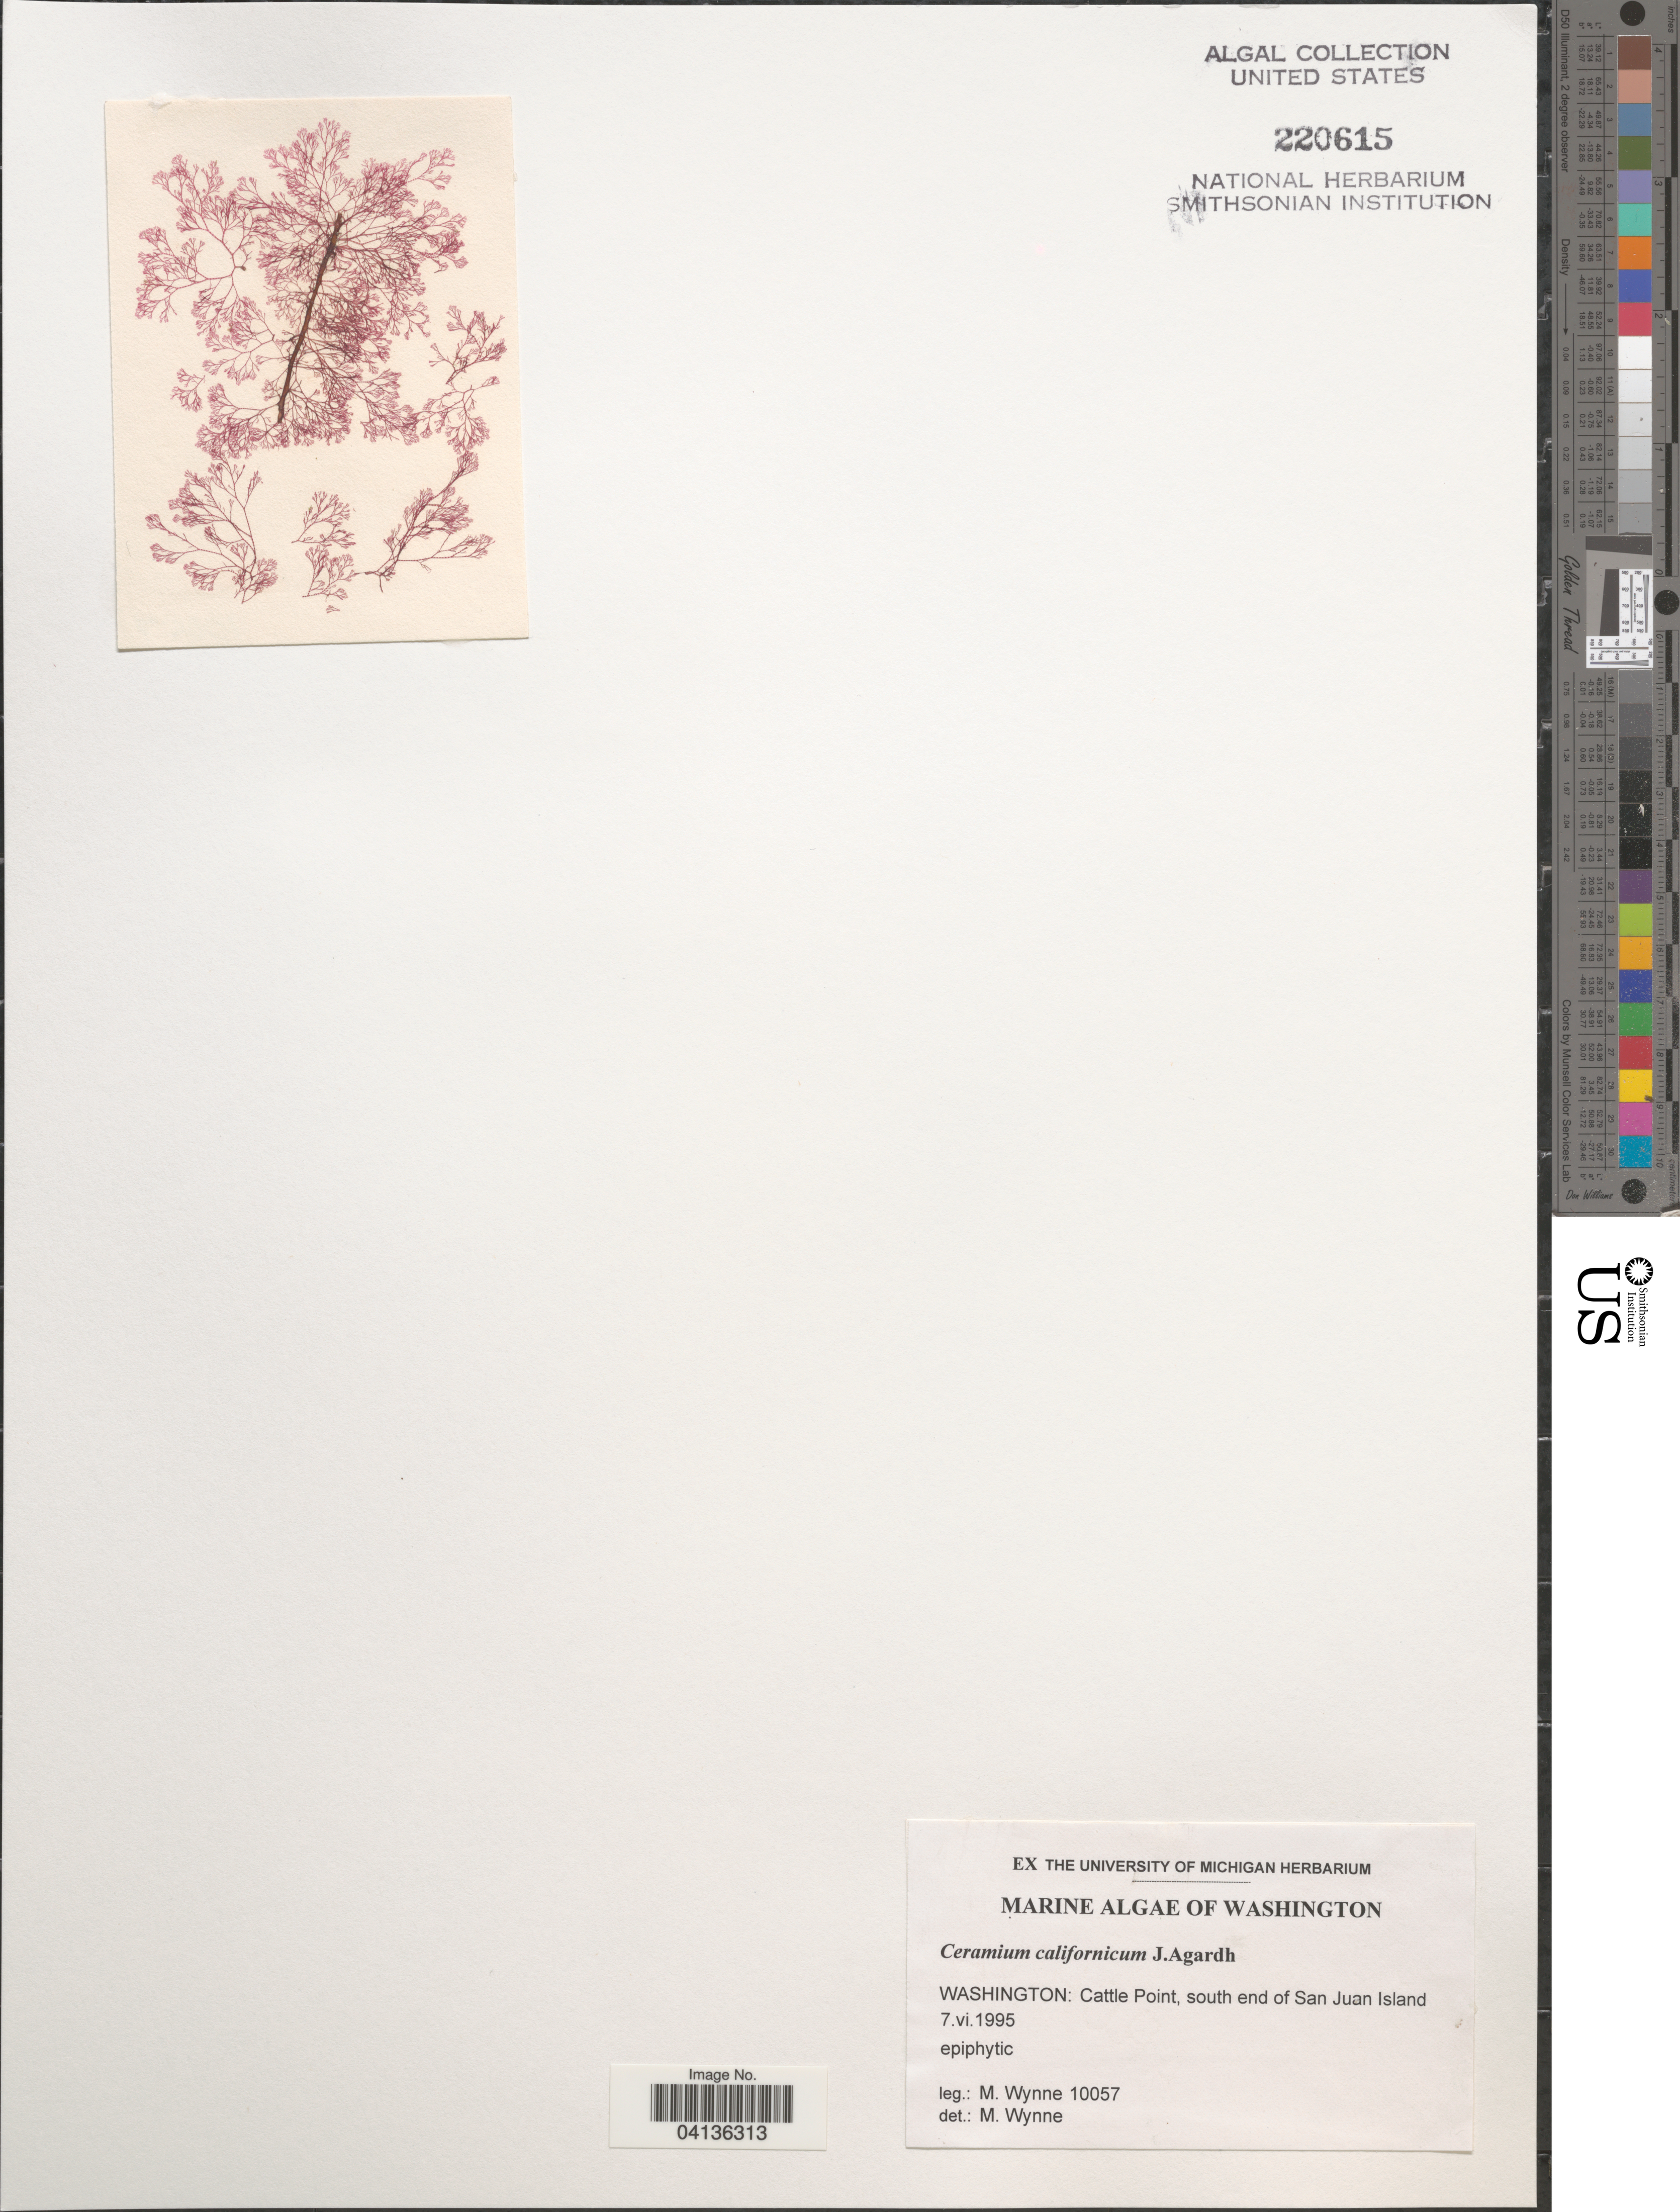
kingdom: Plantae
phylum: Rhodophyta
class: Florideophyceae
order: Ceramiales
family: Ceramiaceae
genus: Ceramium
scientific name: Ceramium californicum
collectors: M.J. Wynne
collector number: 10057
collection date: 1995-06-07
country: United States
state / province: Washington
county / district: San Juan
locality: Cattle Point, south end of San Juan Island.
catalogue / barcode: US 220615